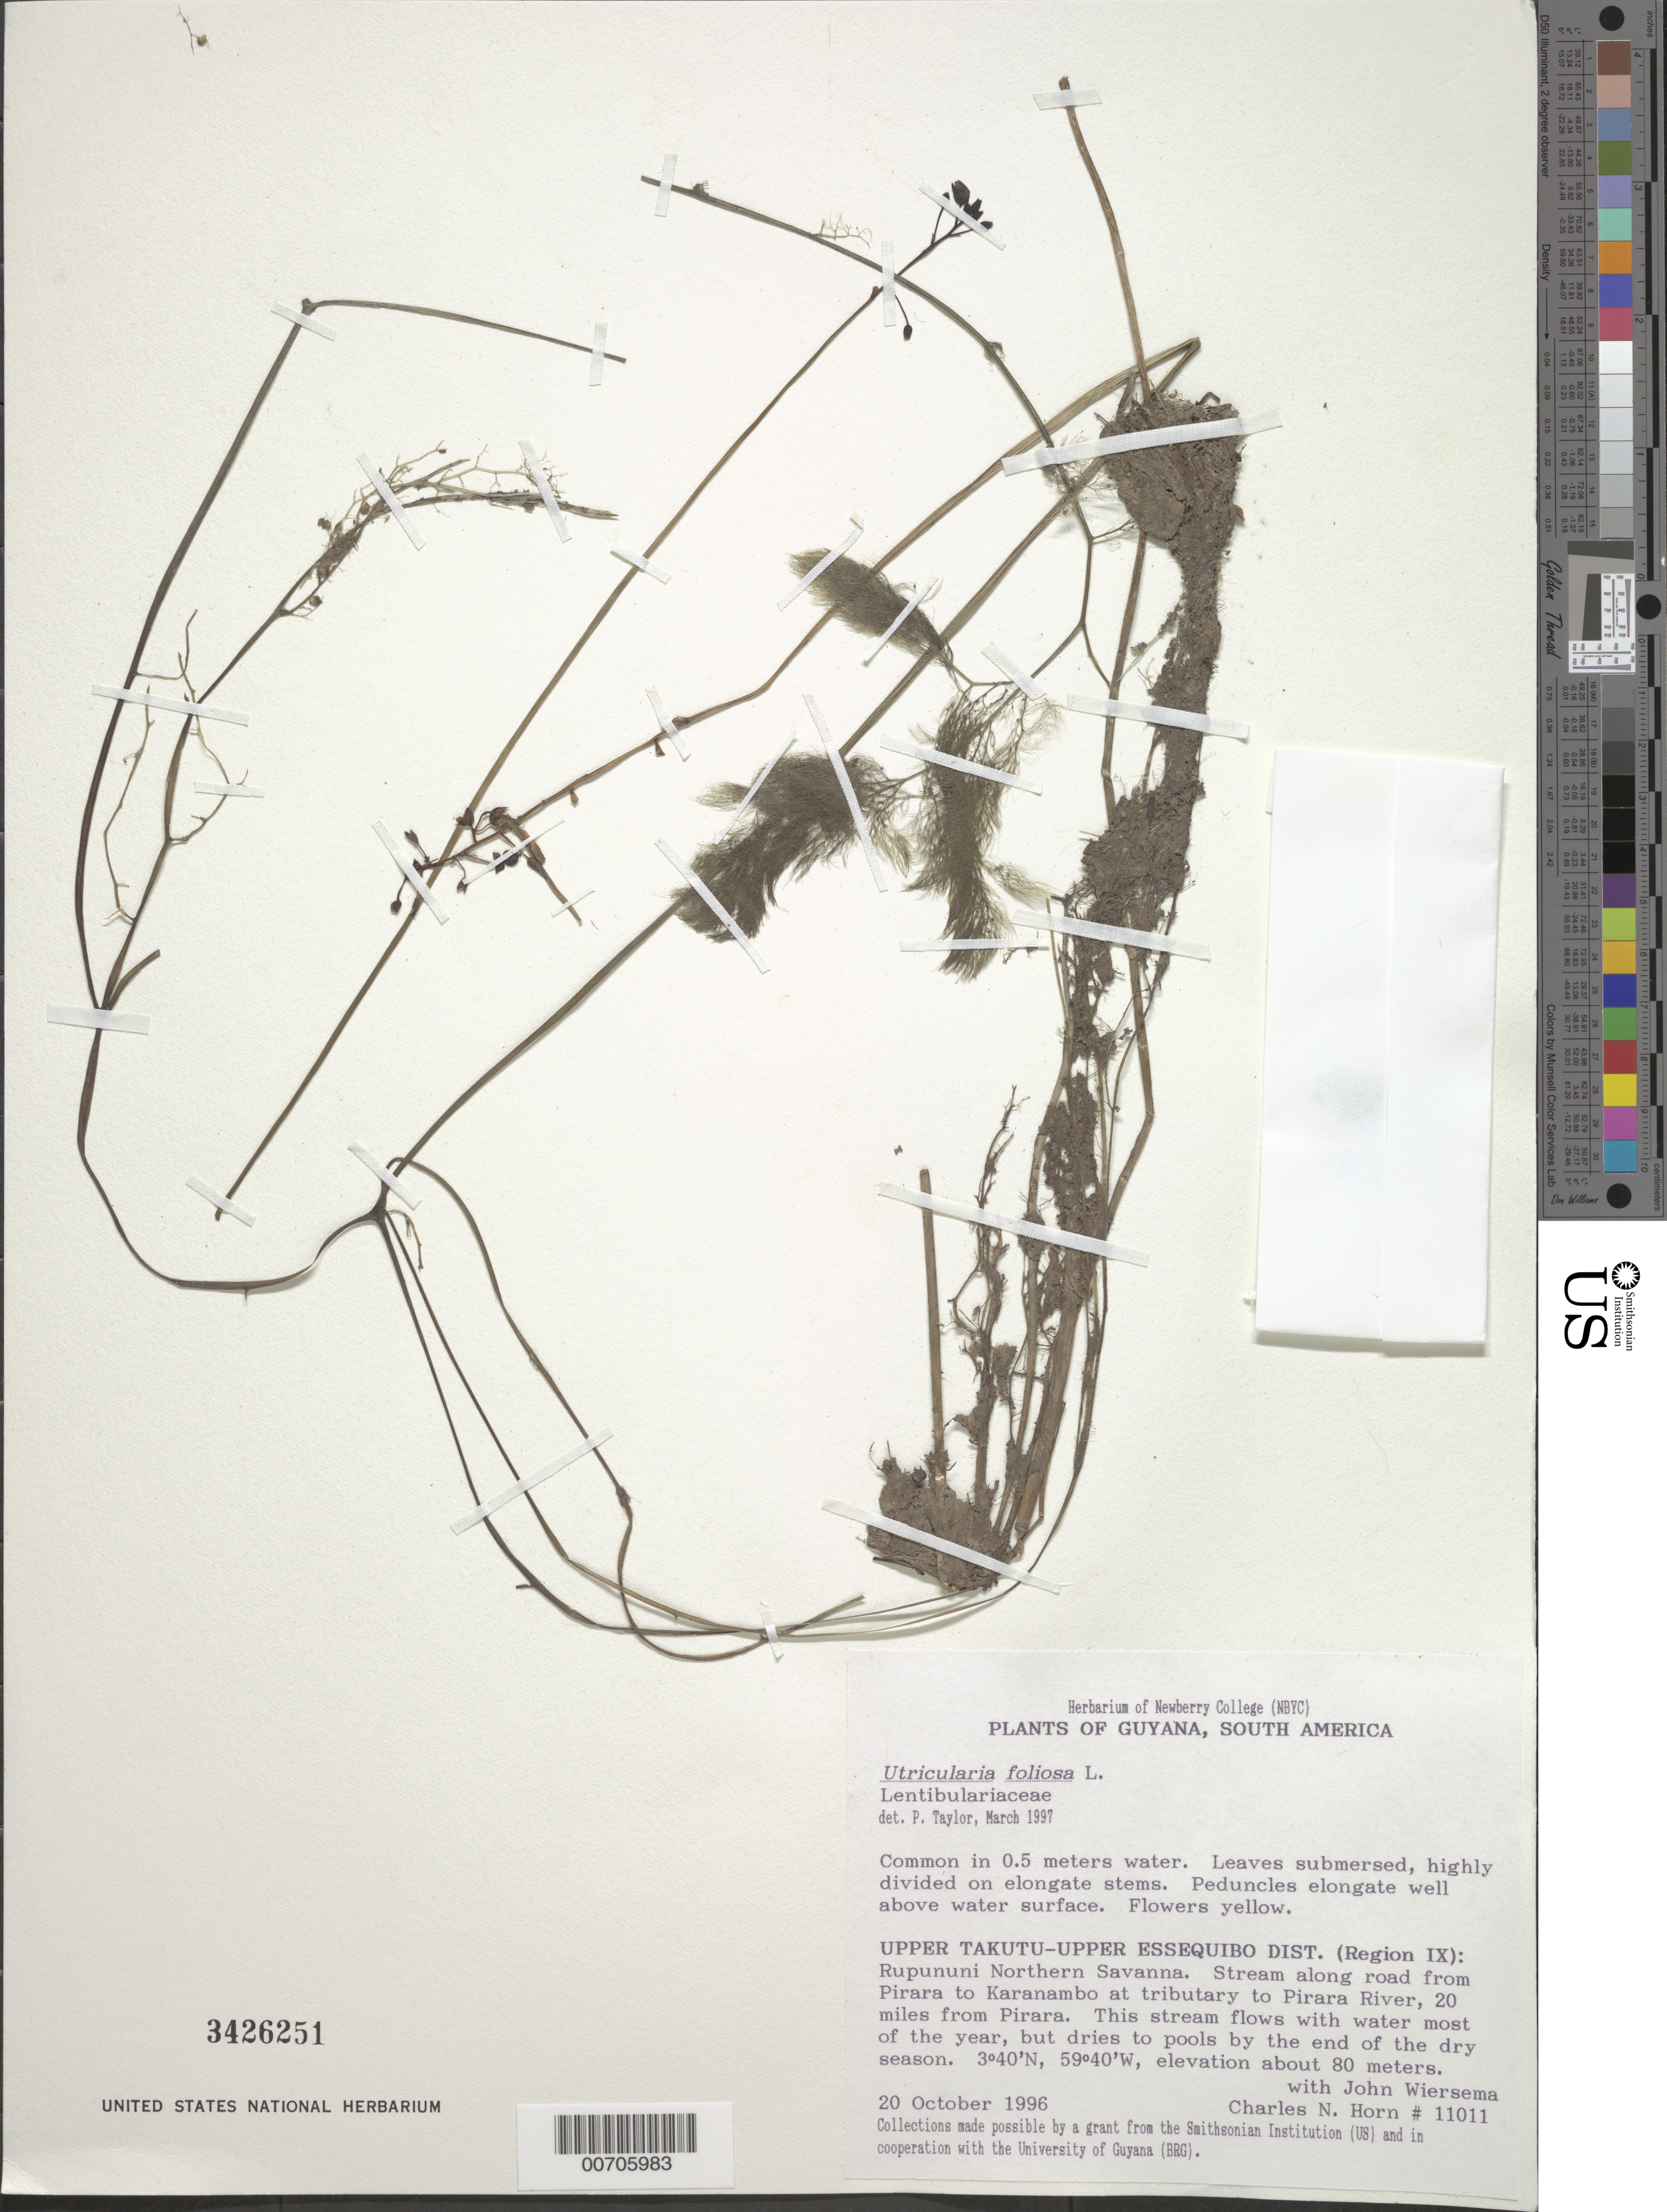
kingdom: Plantae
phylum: Tracheophyta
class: Magnoliopsida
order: Lamiales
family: Lentibulariaceae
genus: Utricularia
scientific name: Utricularia foliosa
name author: L.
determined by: Taylor, P.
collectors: C. N. Horn & J. H. Wiersema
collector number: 11011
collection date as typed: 20-Oct-96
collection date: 1996-10-20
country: Guyana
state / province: U. Takutu-U. Essequibo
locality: Rupununi Northern Savanna, road from Pirara to Karanambo, 20 mi. from Pirara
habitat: Stream along road, in 0.5 m water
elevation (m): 80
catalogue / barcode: US 3426251